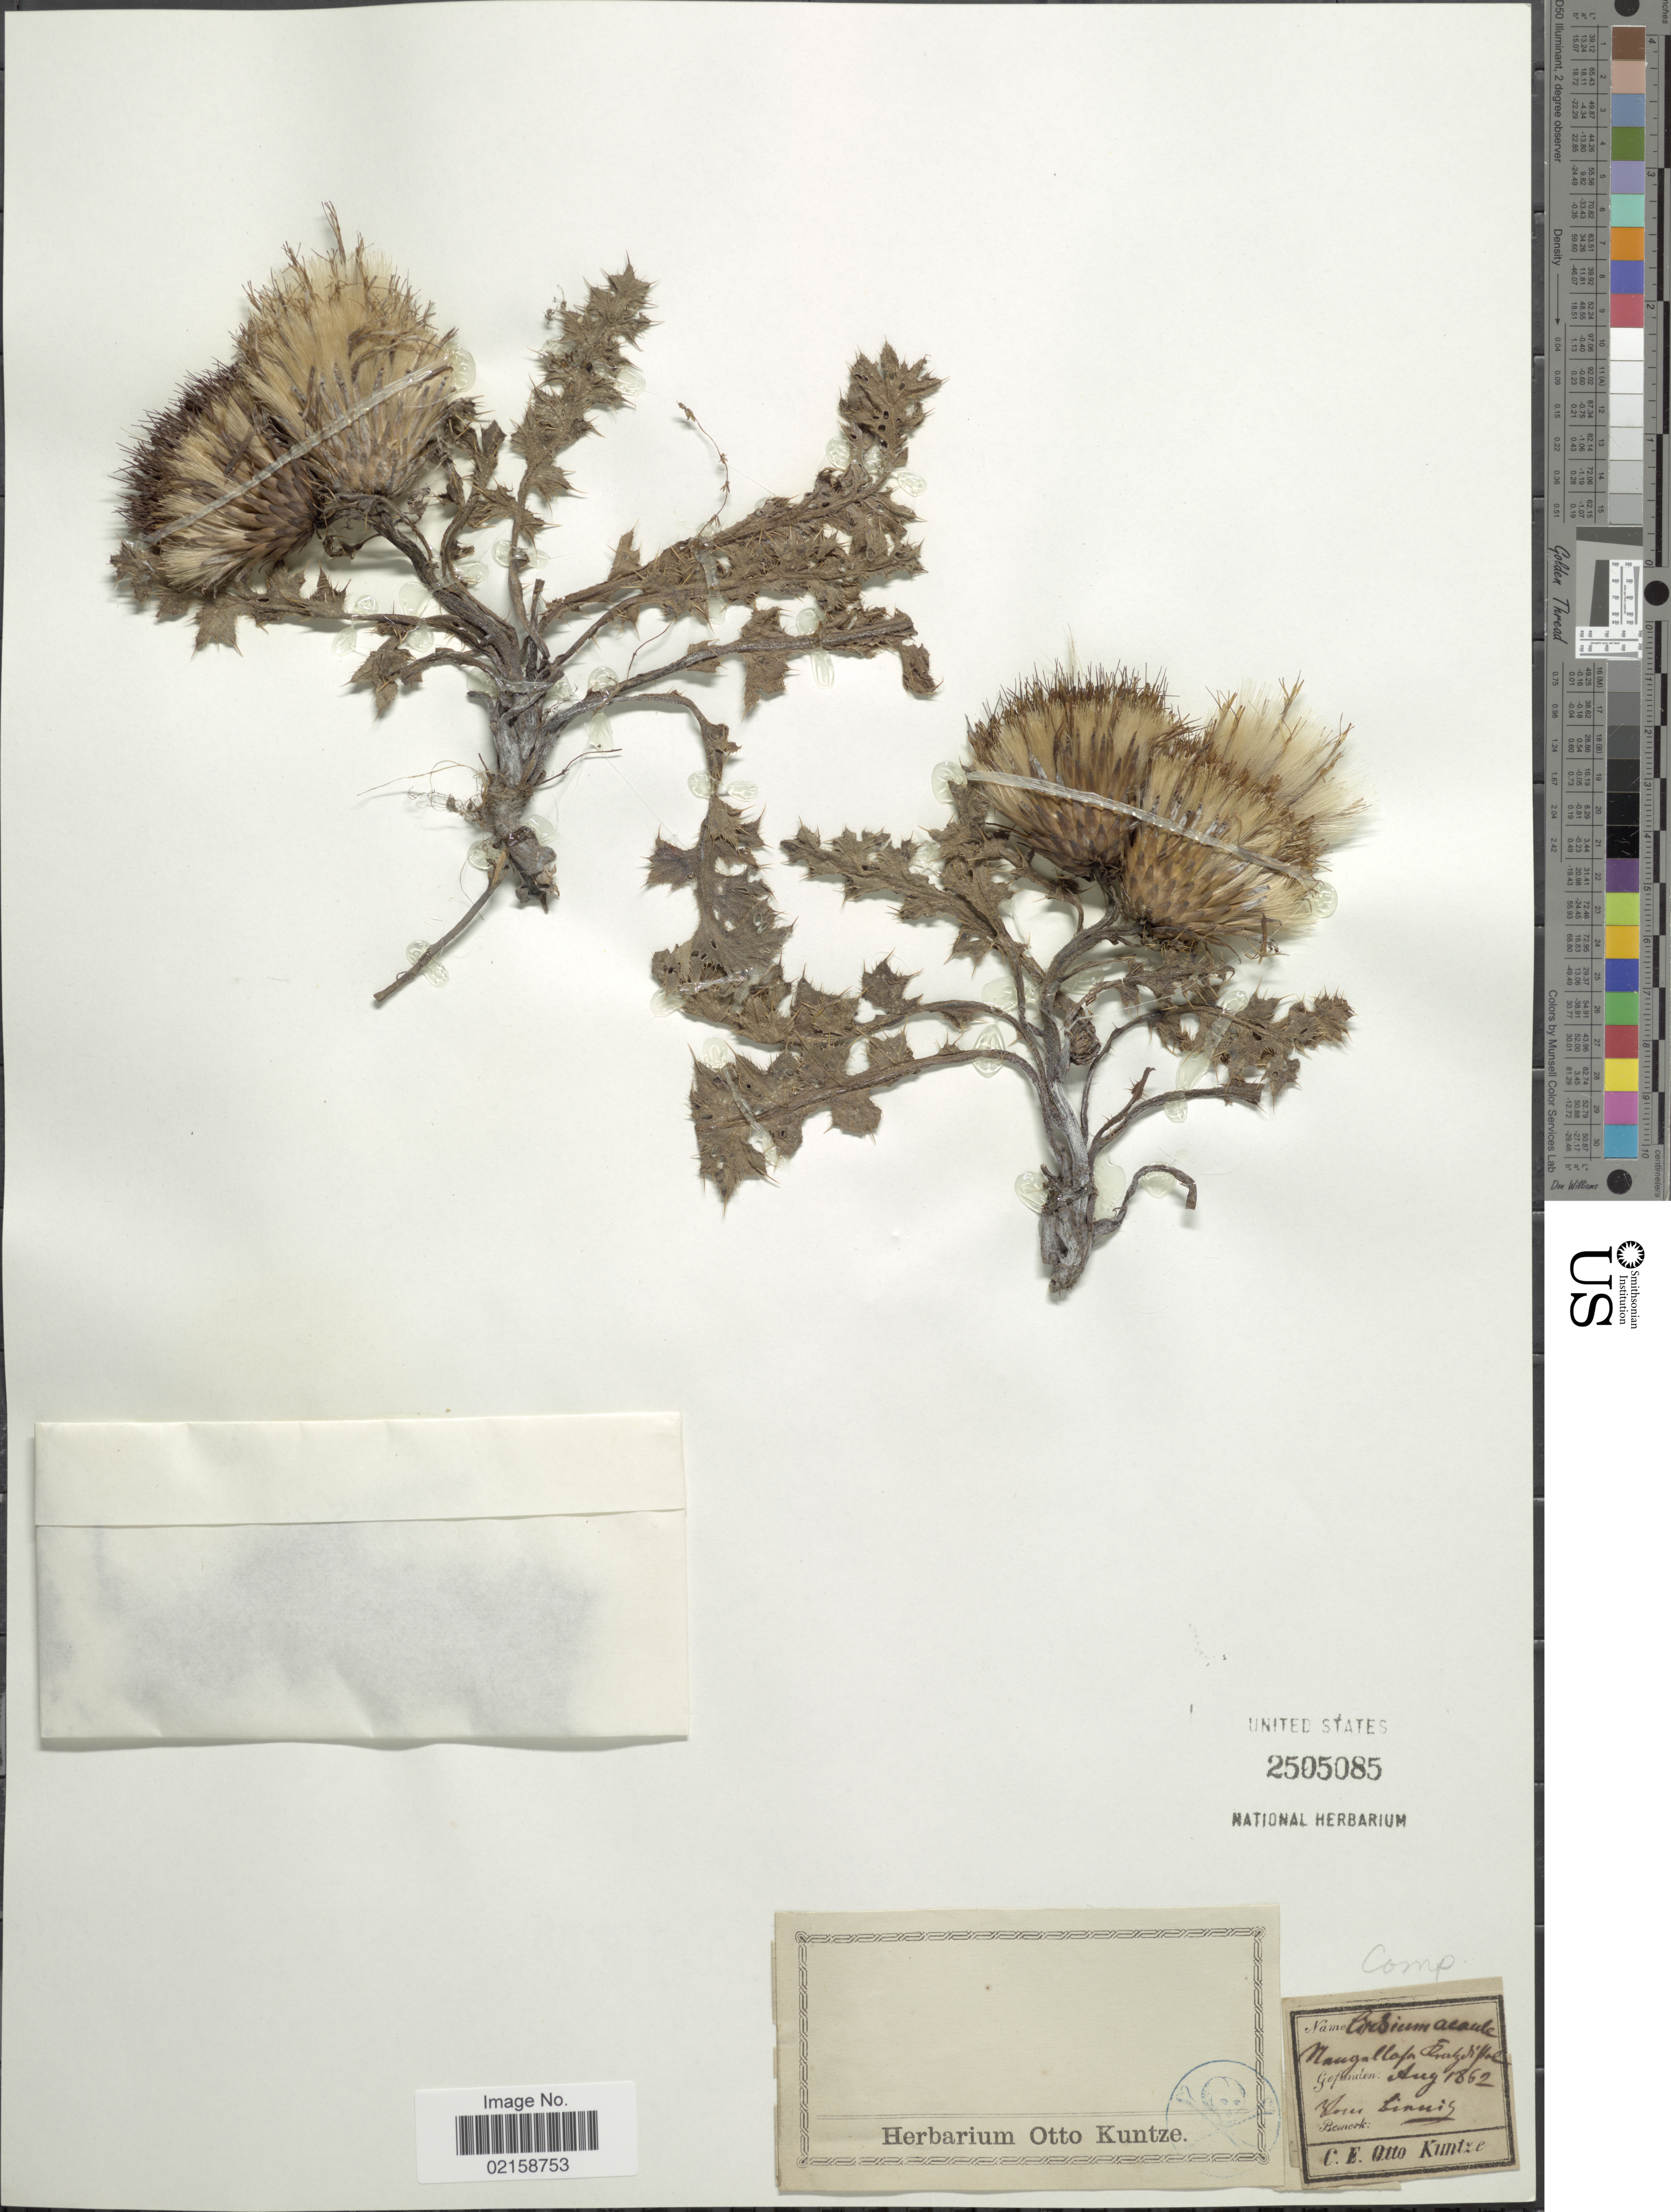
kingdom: Plantae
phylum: Tracheophyta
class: Magnoliopsida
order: Asterales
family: Asteraceae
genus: Cirsium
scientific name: Cirsium acaule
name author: (L.) Scop.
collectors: C.E.O. Kuntze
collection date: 1862-08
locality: Vores Linnis. [interpreted]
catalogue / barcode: US 2505085